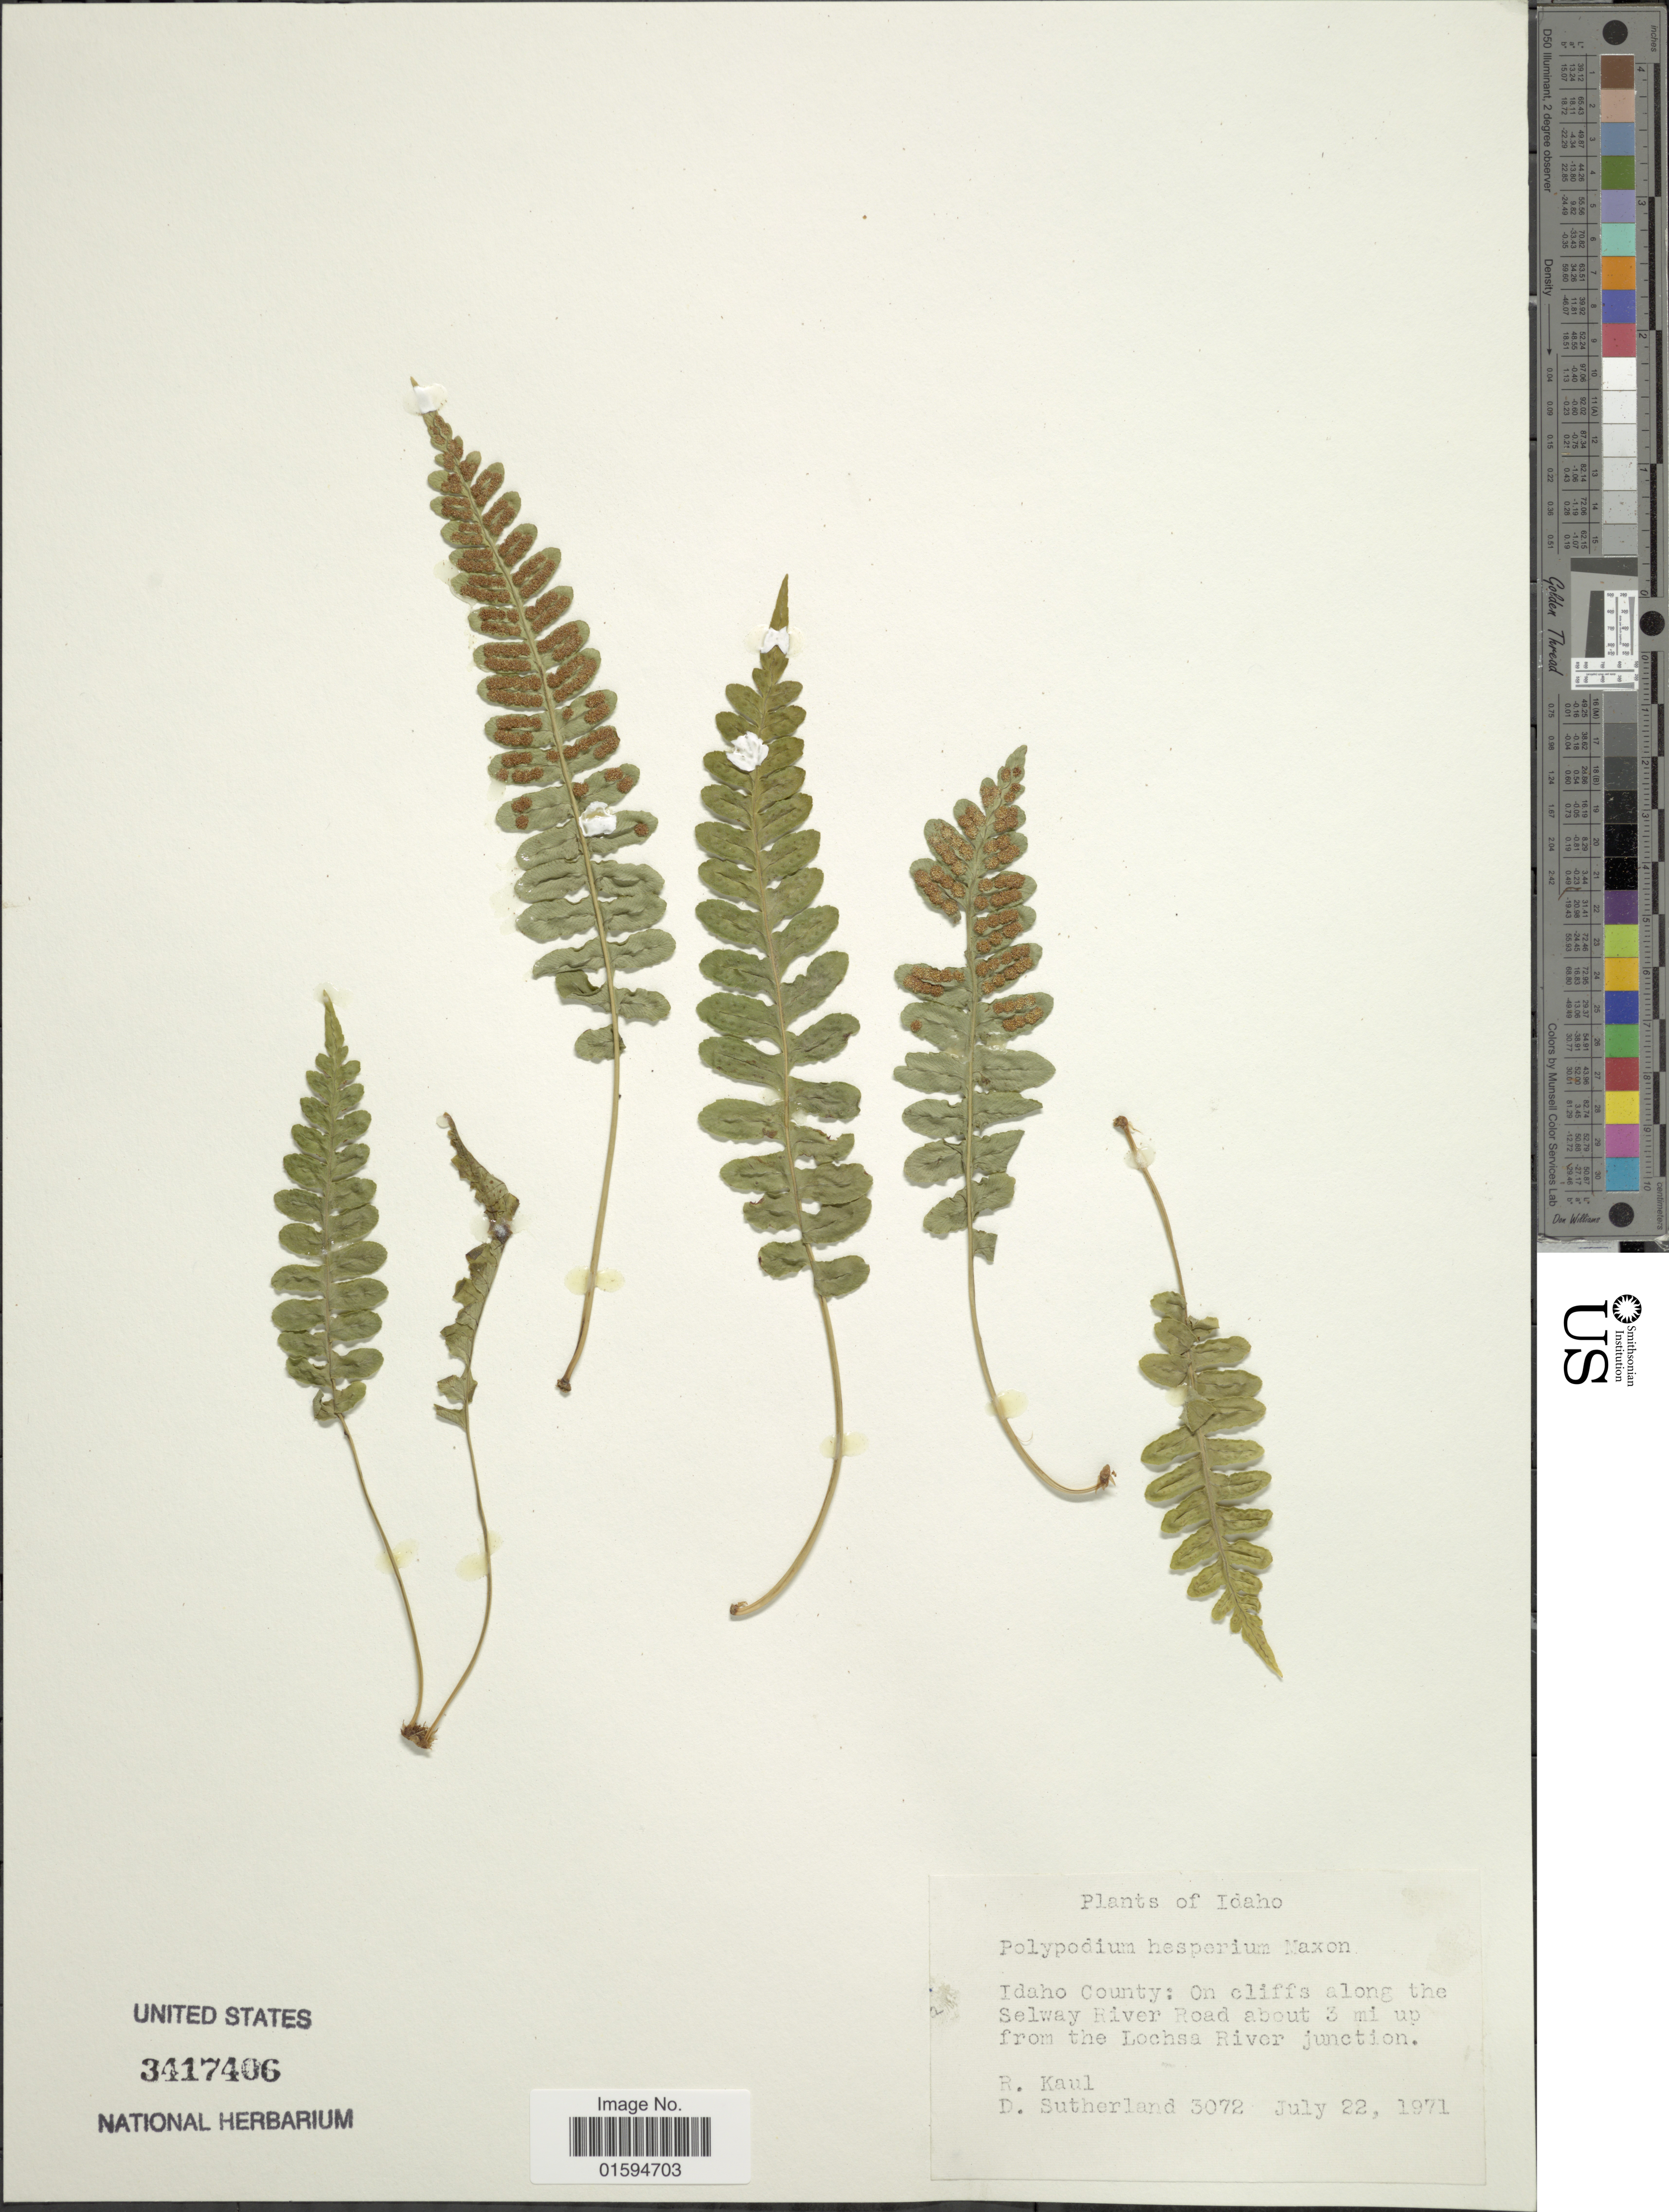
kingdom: Plantae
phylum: Tracheophyta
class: Polypodiopsida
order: Polypodiales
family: Polypodiaceae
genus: Polypodium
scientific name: Polypodium hesperium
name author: Maxon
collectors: R. Kaul & D. Sutherland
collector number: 3072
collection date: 1971-07-22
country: United States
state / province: Idaho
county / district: Idaho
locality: On cliffs along the Selway River Road about 3 mi up from the Lochsa River junction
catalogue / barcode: US 3417406